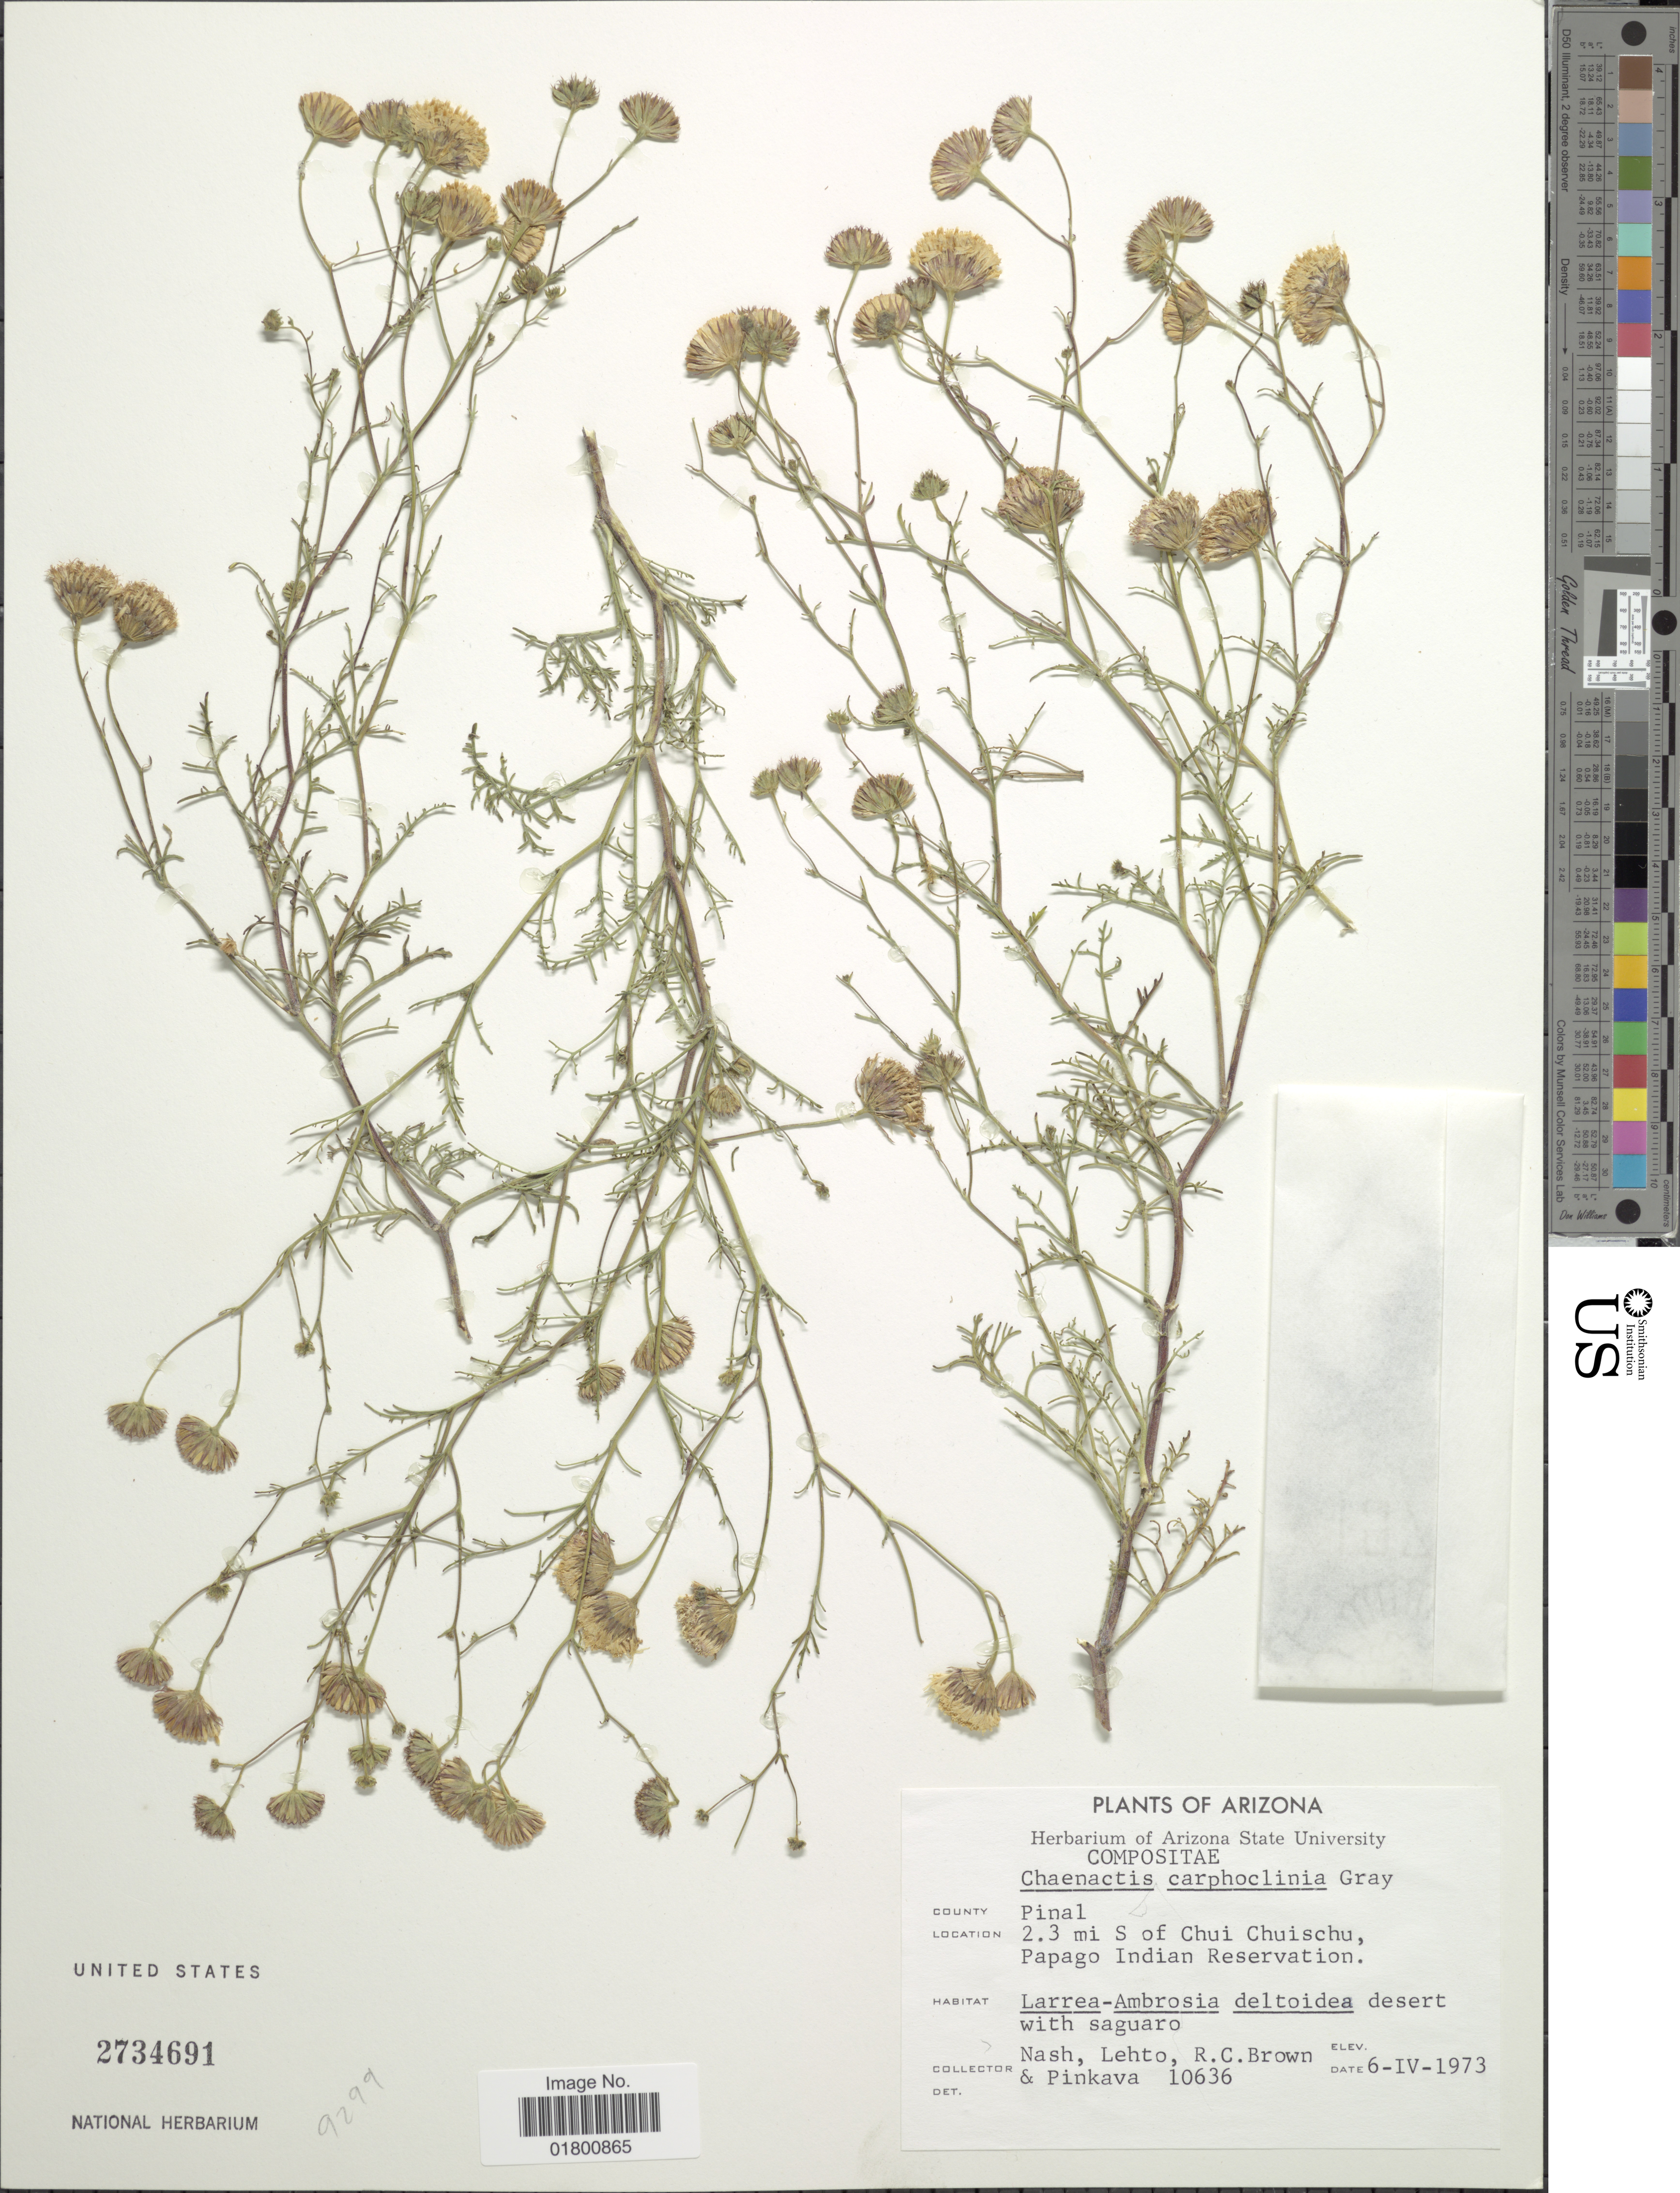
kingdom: Plantae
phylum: Tracheophyta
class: Magnoliopsida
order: Asterales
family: Asteraceae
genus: Chaenactis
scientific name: Chaenactis carphoclinia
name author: A. Gray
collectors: -- Nash, -. Lehto, R. C. Brown & -. Pinkava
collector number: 10636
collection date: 1973-04-06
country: United States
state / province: Arizona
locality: County Pina, 2.3 mi S of Chui Chuischu Papago Indian Reservation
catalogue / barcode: US 2734691